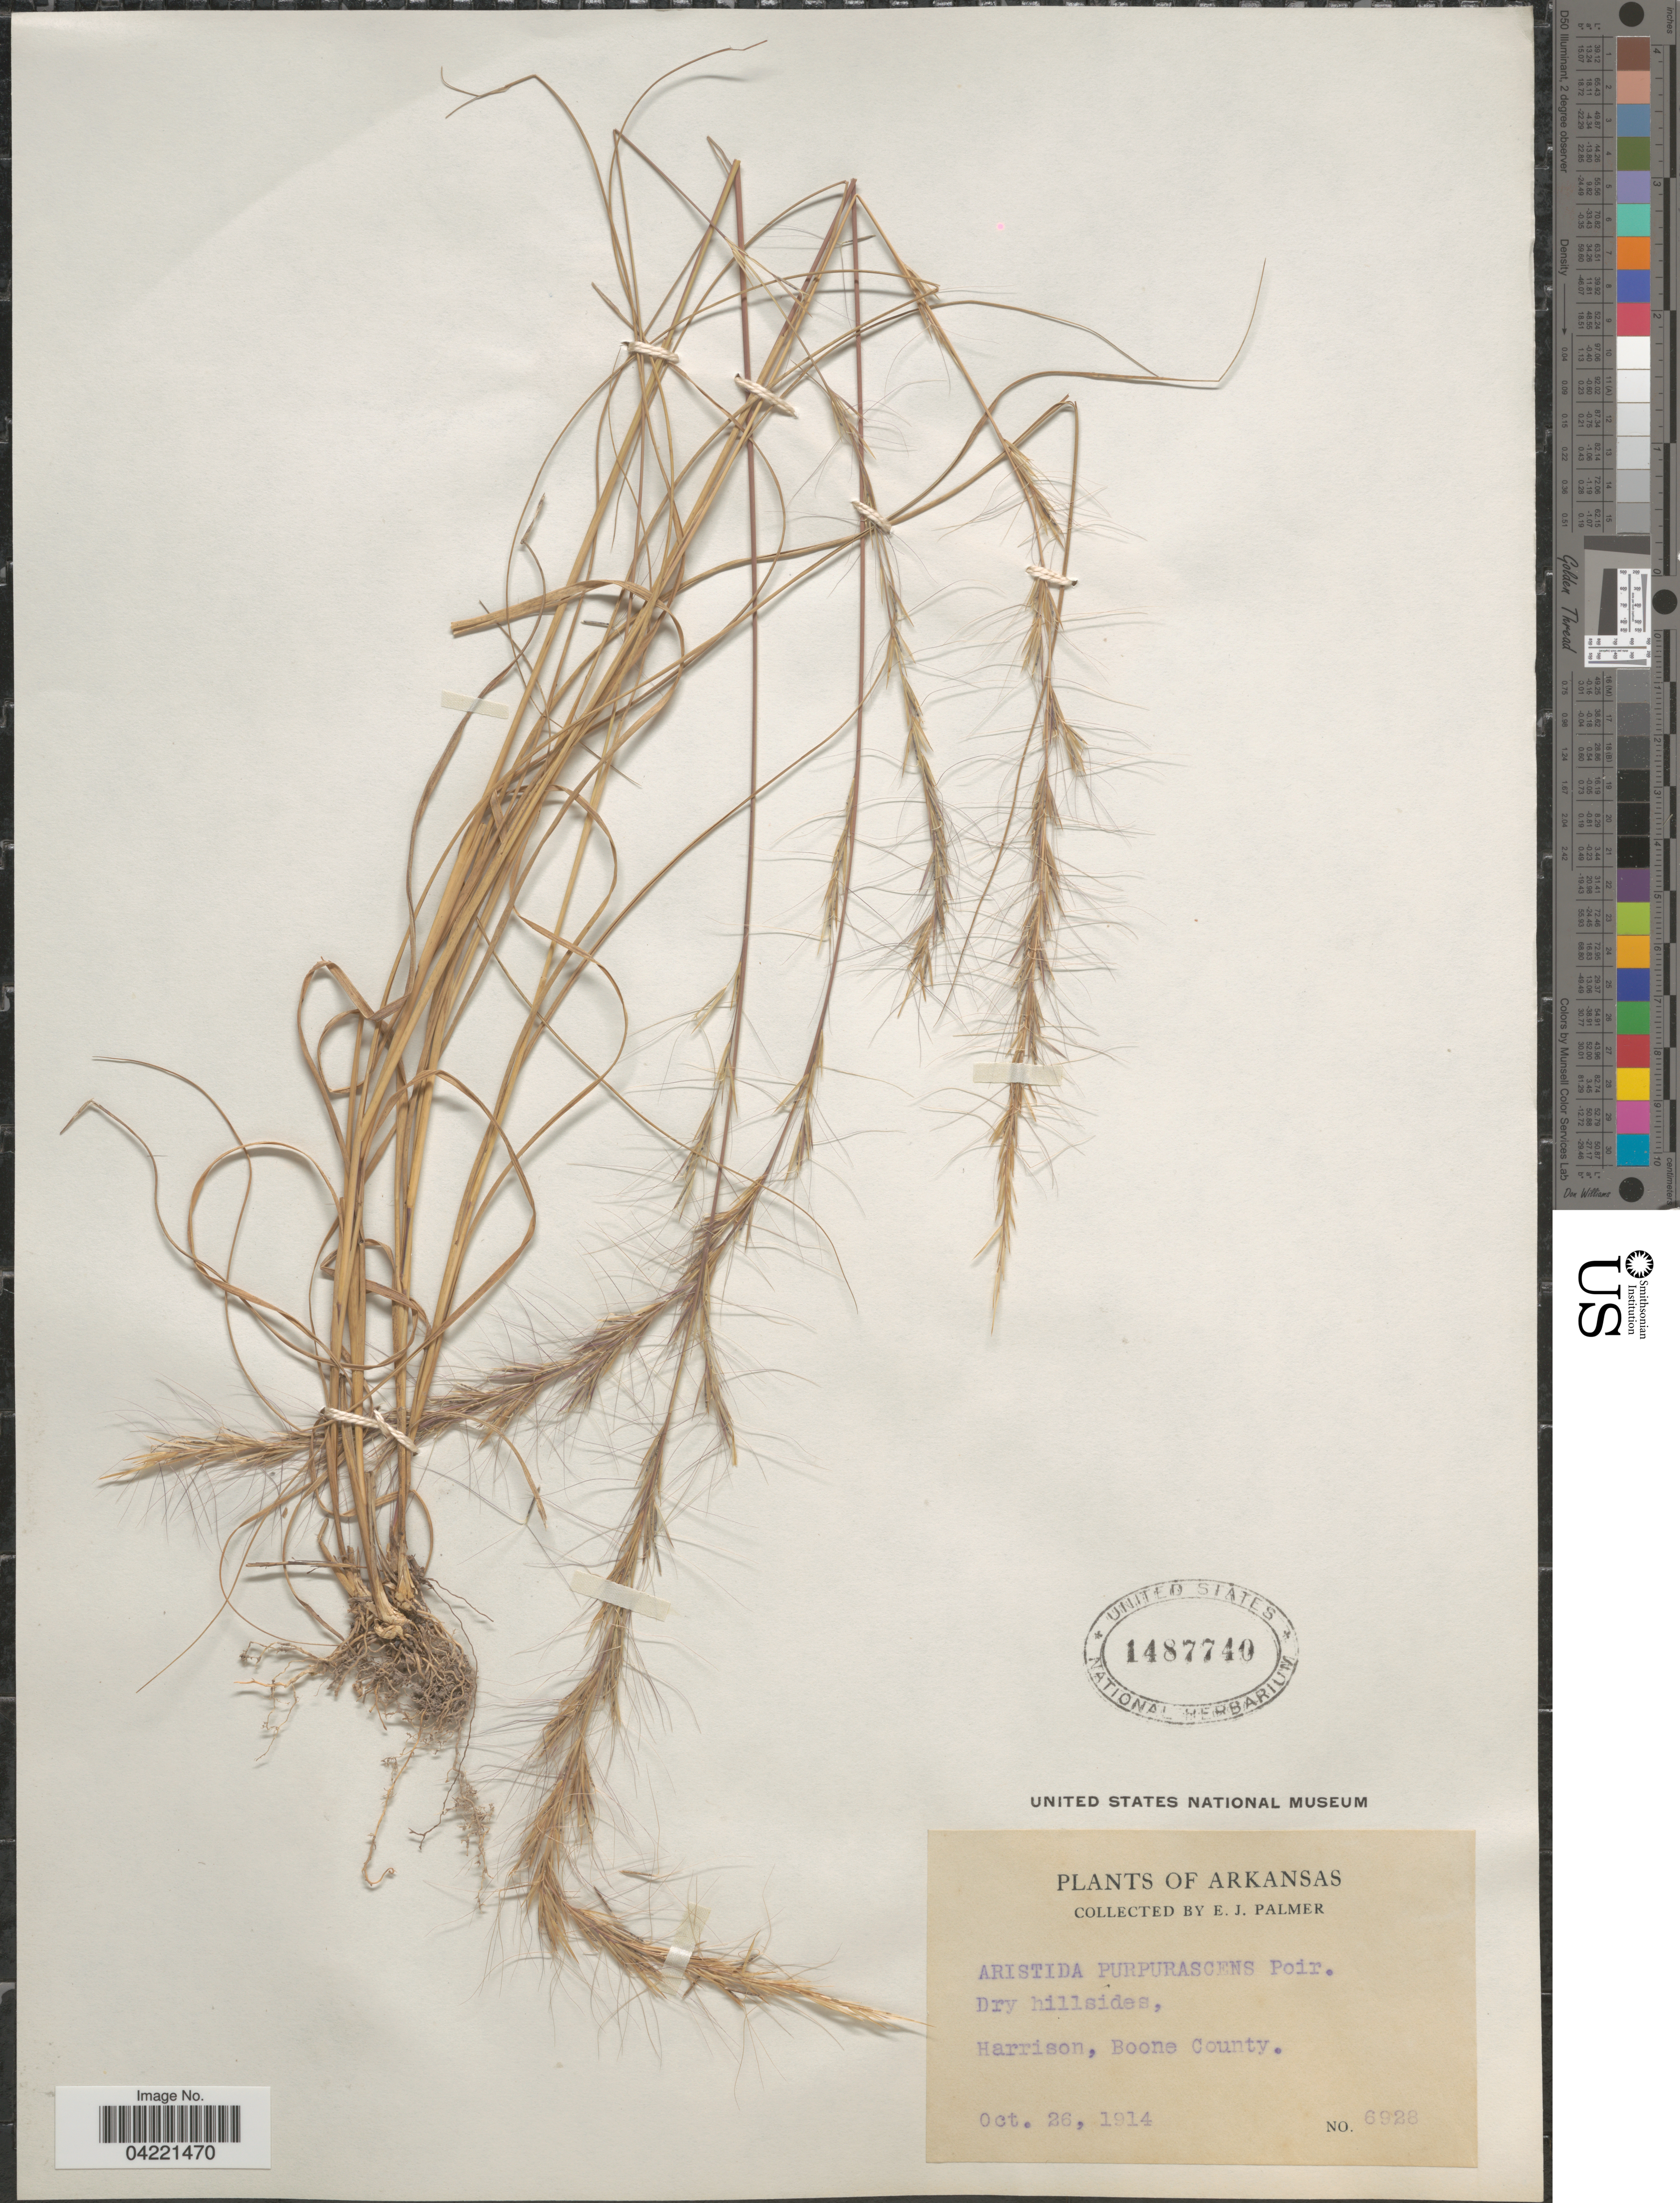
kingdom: Plantae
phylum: Tracheophyta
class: Liliopsida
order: Poales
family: Poaceae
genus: Aristida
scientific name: Aristida purpurascens var. purpurescens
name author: Poir.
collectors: E. J. Palmer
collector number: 6928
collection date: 1914-10-26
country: United States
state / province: Arkansas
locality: Dry hillsides, Harrison, Boone County.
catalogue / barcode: US 1487740